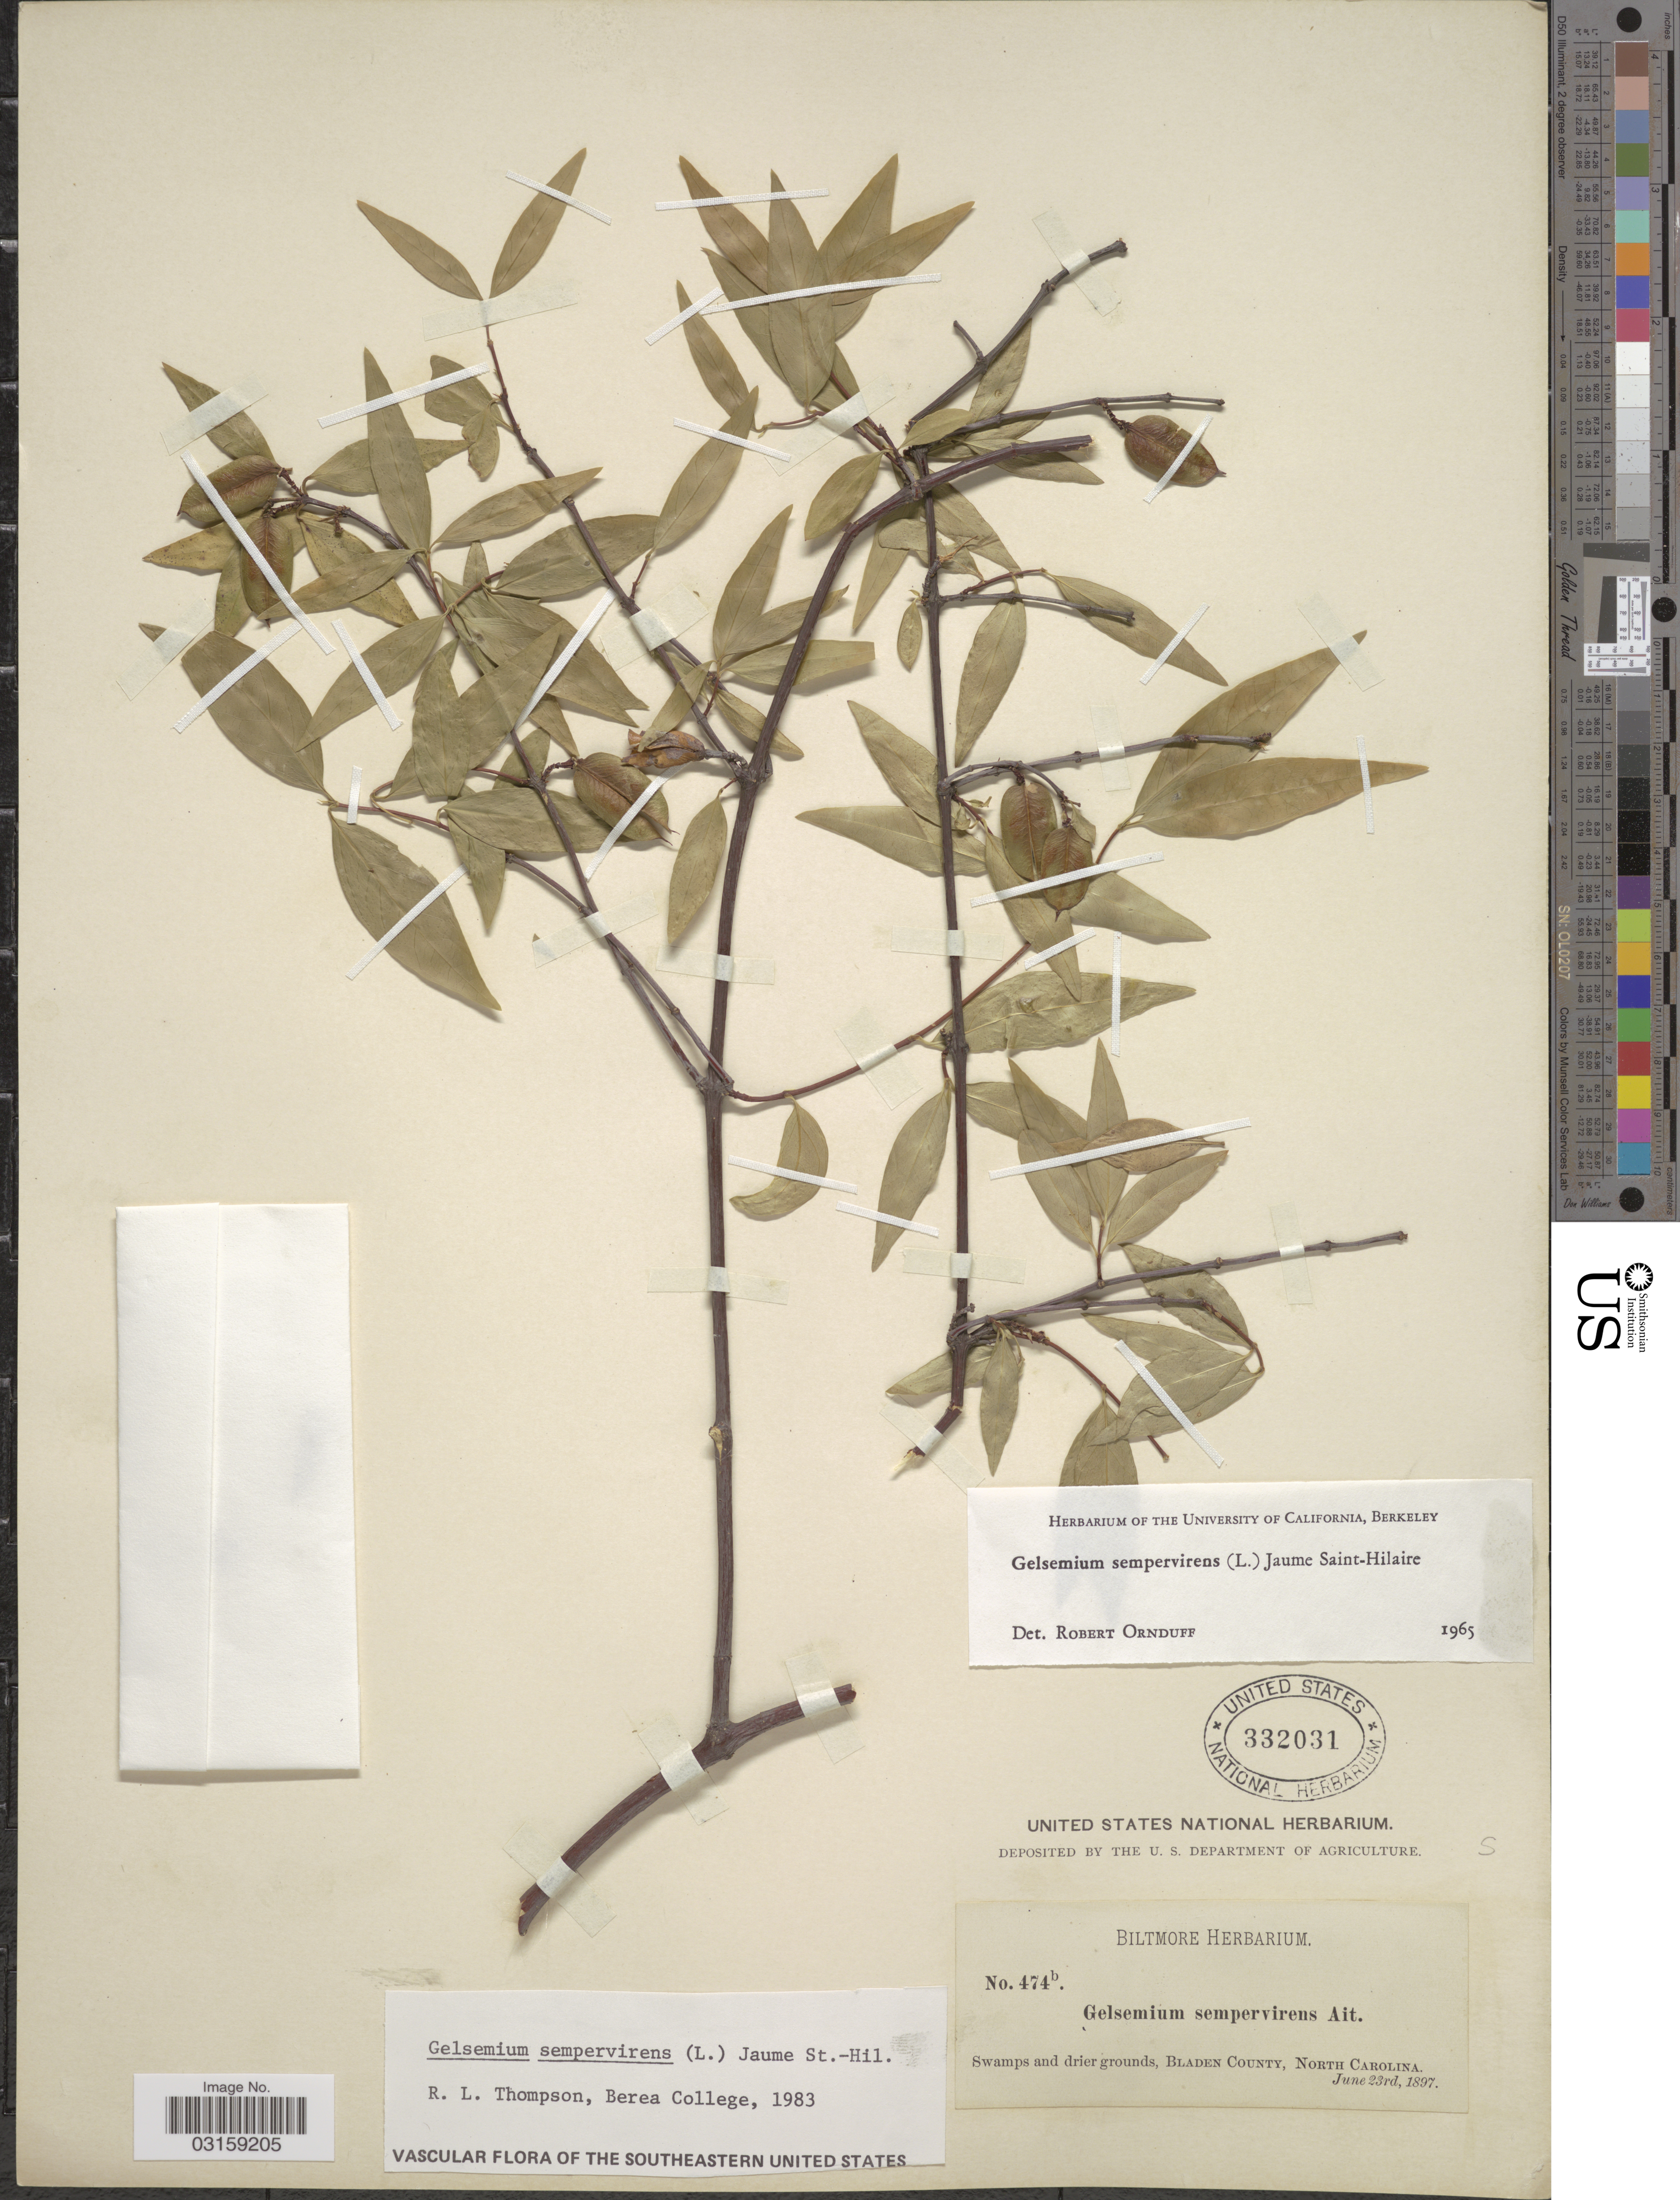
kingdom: Plantae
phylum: Tracheophyta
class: Magnoliopsida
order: Gentianales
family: Gelsemiaceae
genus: Gelsemium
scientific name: Gelsemium sempervirens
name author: (L.) J. St.-Hil.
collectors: ex herb. Biltmore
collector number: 474b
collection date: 1897-06-23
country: United States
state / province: North Carolina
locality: Swamps and river grounds, Bladen County.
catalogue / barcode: US 332031